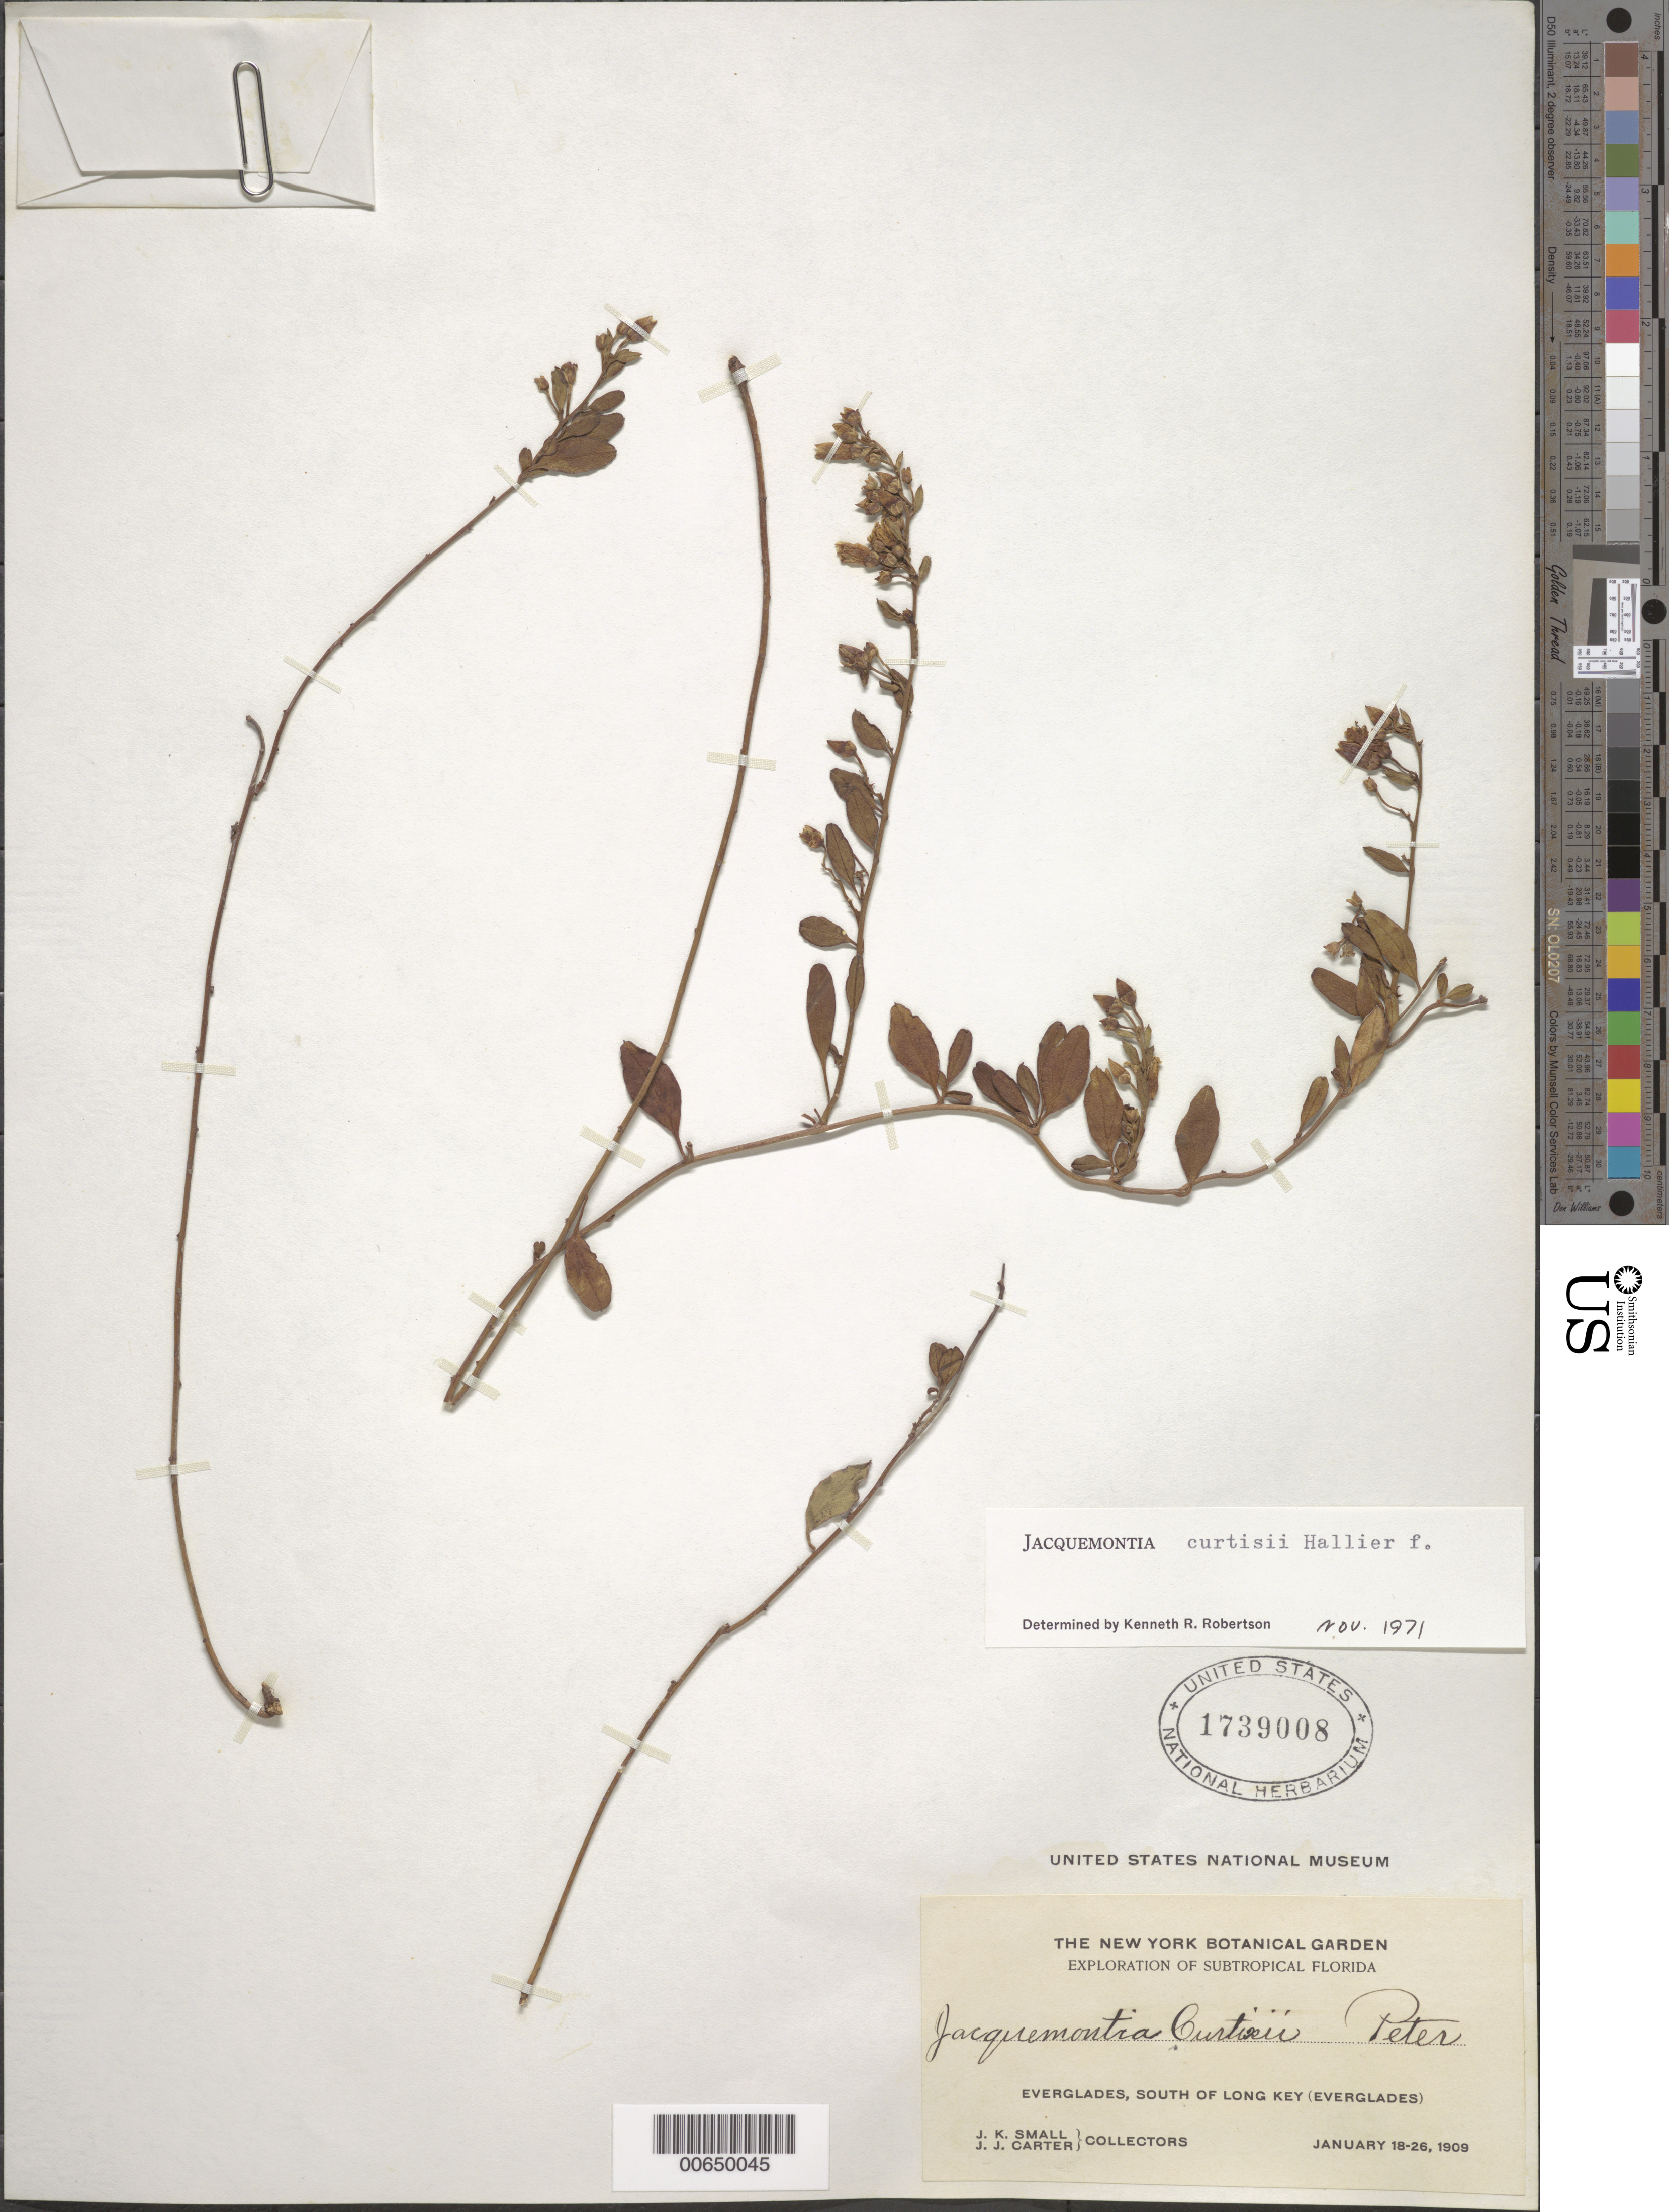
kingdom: Plantae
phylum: Tracheophyta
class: Magnoliopsida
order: Solanales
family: Convolvulaceae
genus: Jacquemontia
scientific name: Jacquemontia curtissii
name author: Peter ex Hallier f.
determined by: Robertson, K.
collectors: J. K. Small & J. J. Carter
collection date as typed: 18 Jan 1909 to 26 Jan 1909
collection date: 1909-01-18/1909-01-26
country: United States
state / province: Florida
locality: Everglades, S of Long Key.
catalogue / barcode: US 1739008